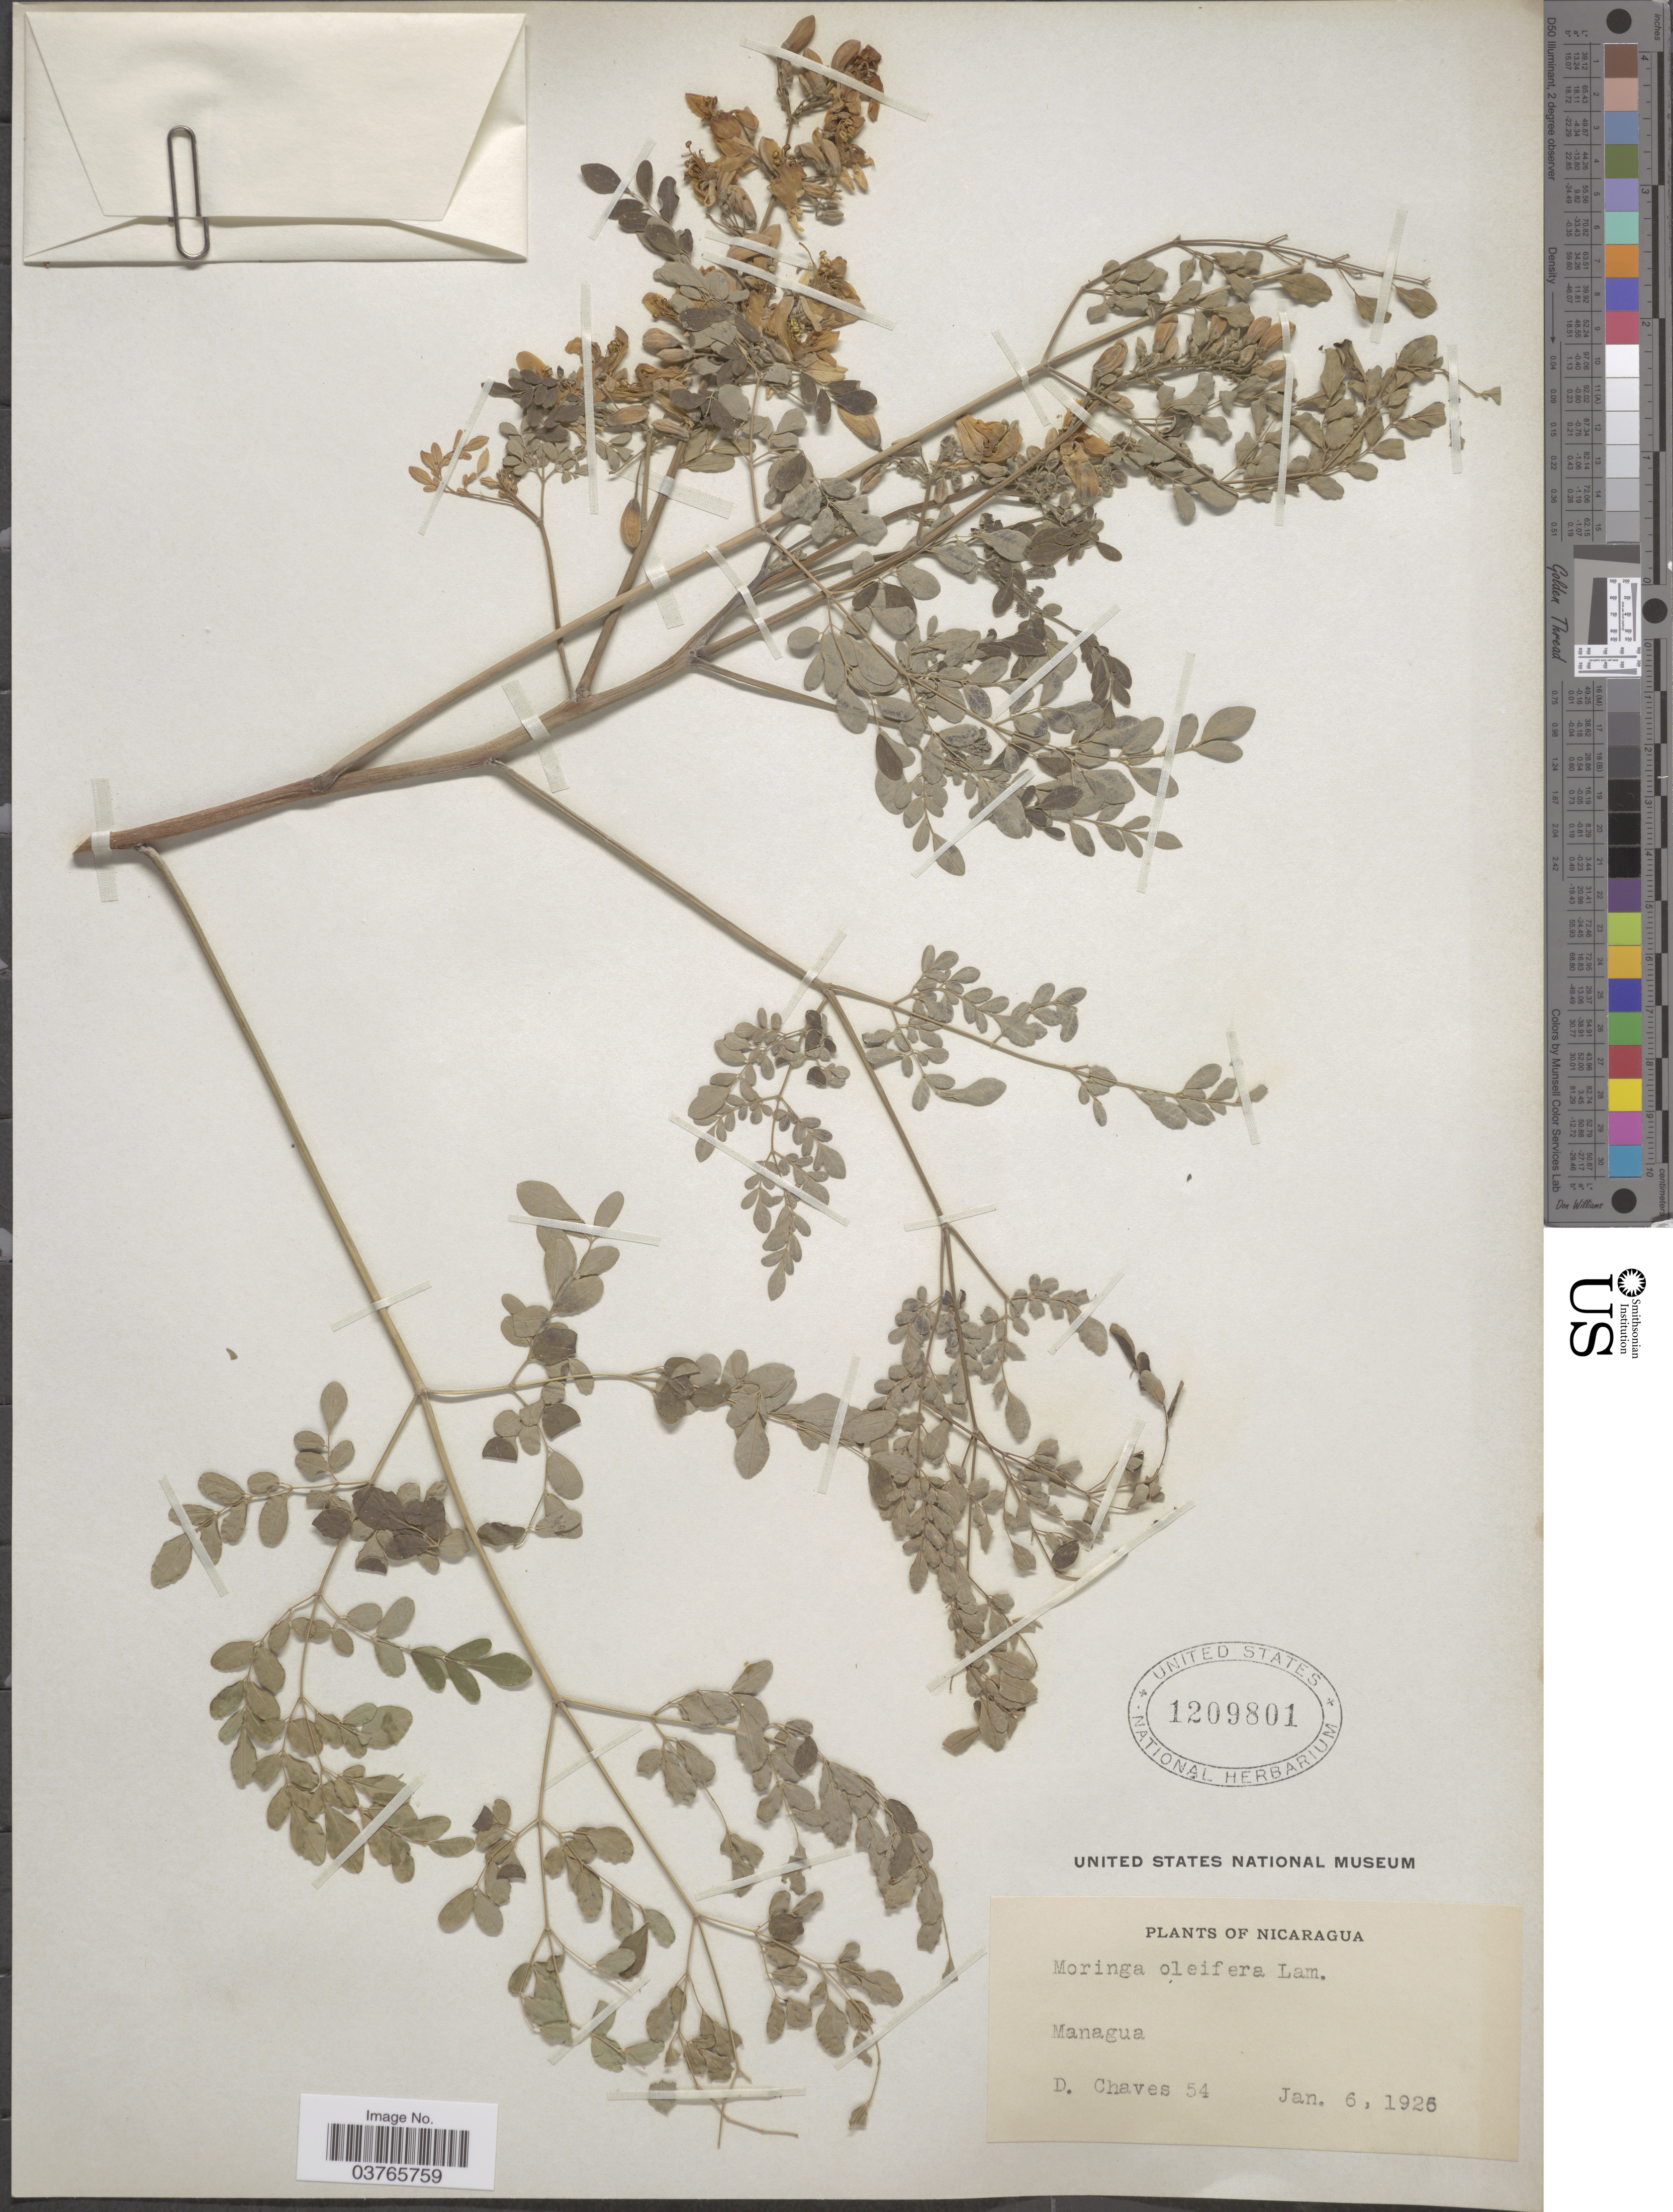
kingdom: Plantae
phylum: Tracheophyta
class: Magnoliopsida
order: Brassicales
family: Moringaceae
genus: Moringa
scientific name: Moringa oleifera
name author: Lam.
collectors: D. Chaves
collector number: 54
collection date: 1925-01-06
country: Nicaragua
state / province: Managua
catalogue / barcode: US 1209801